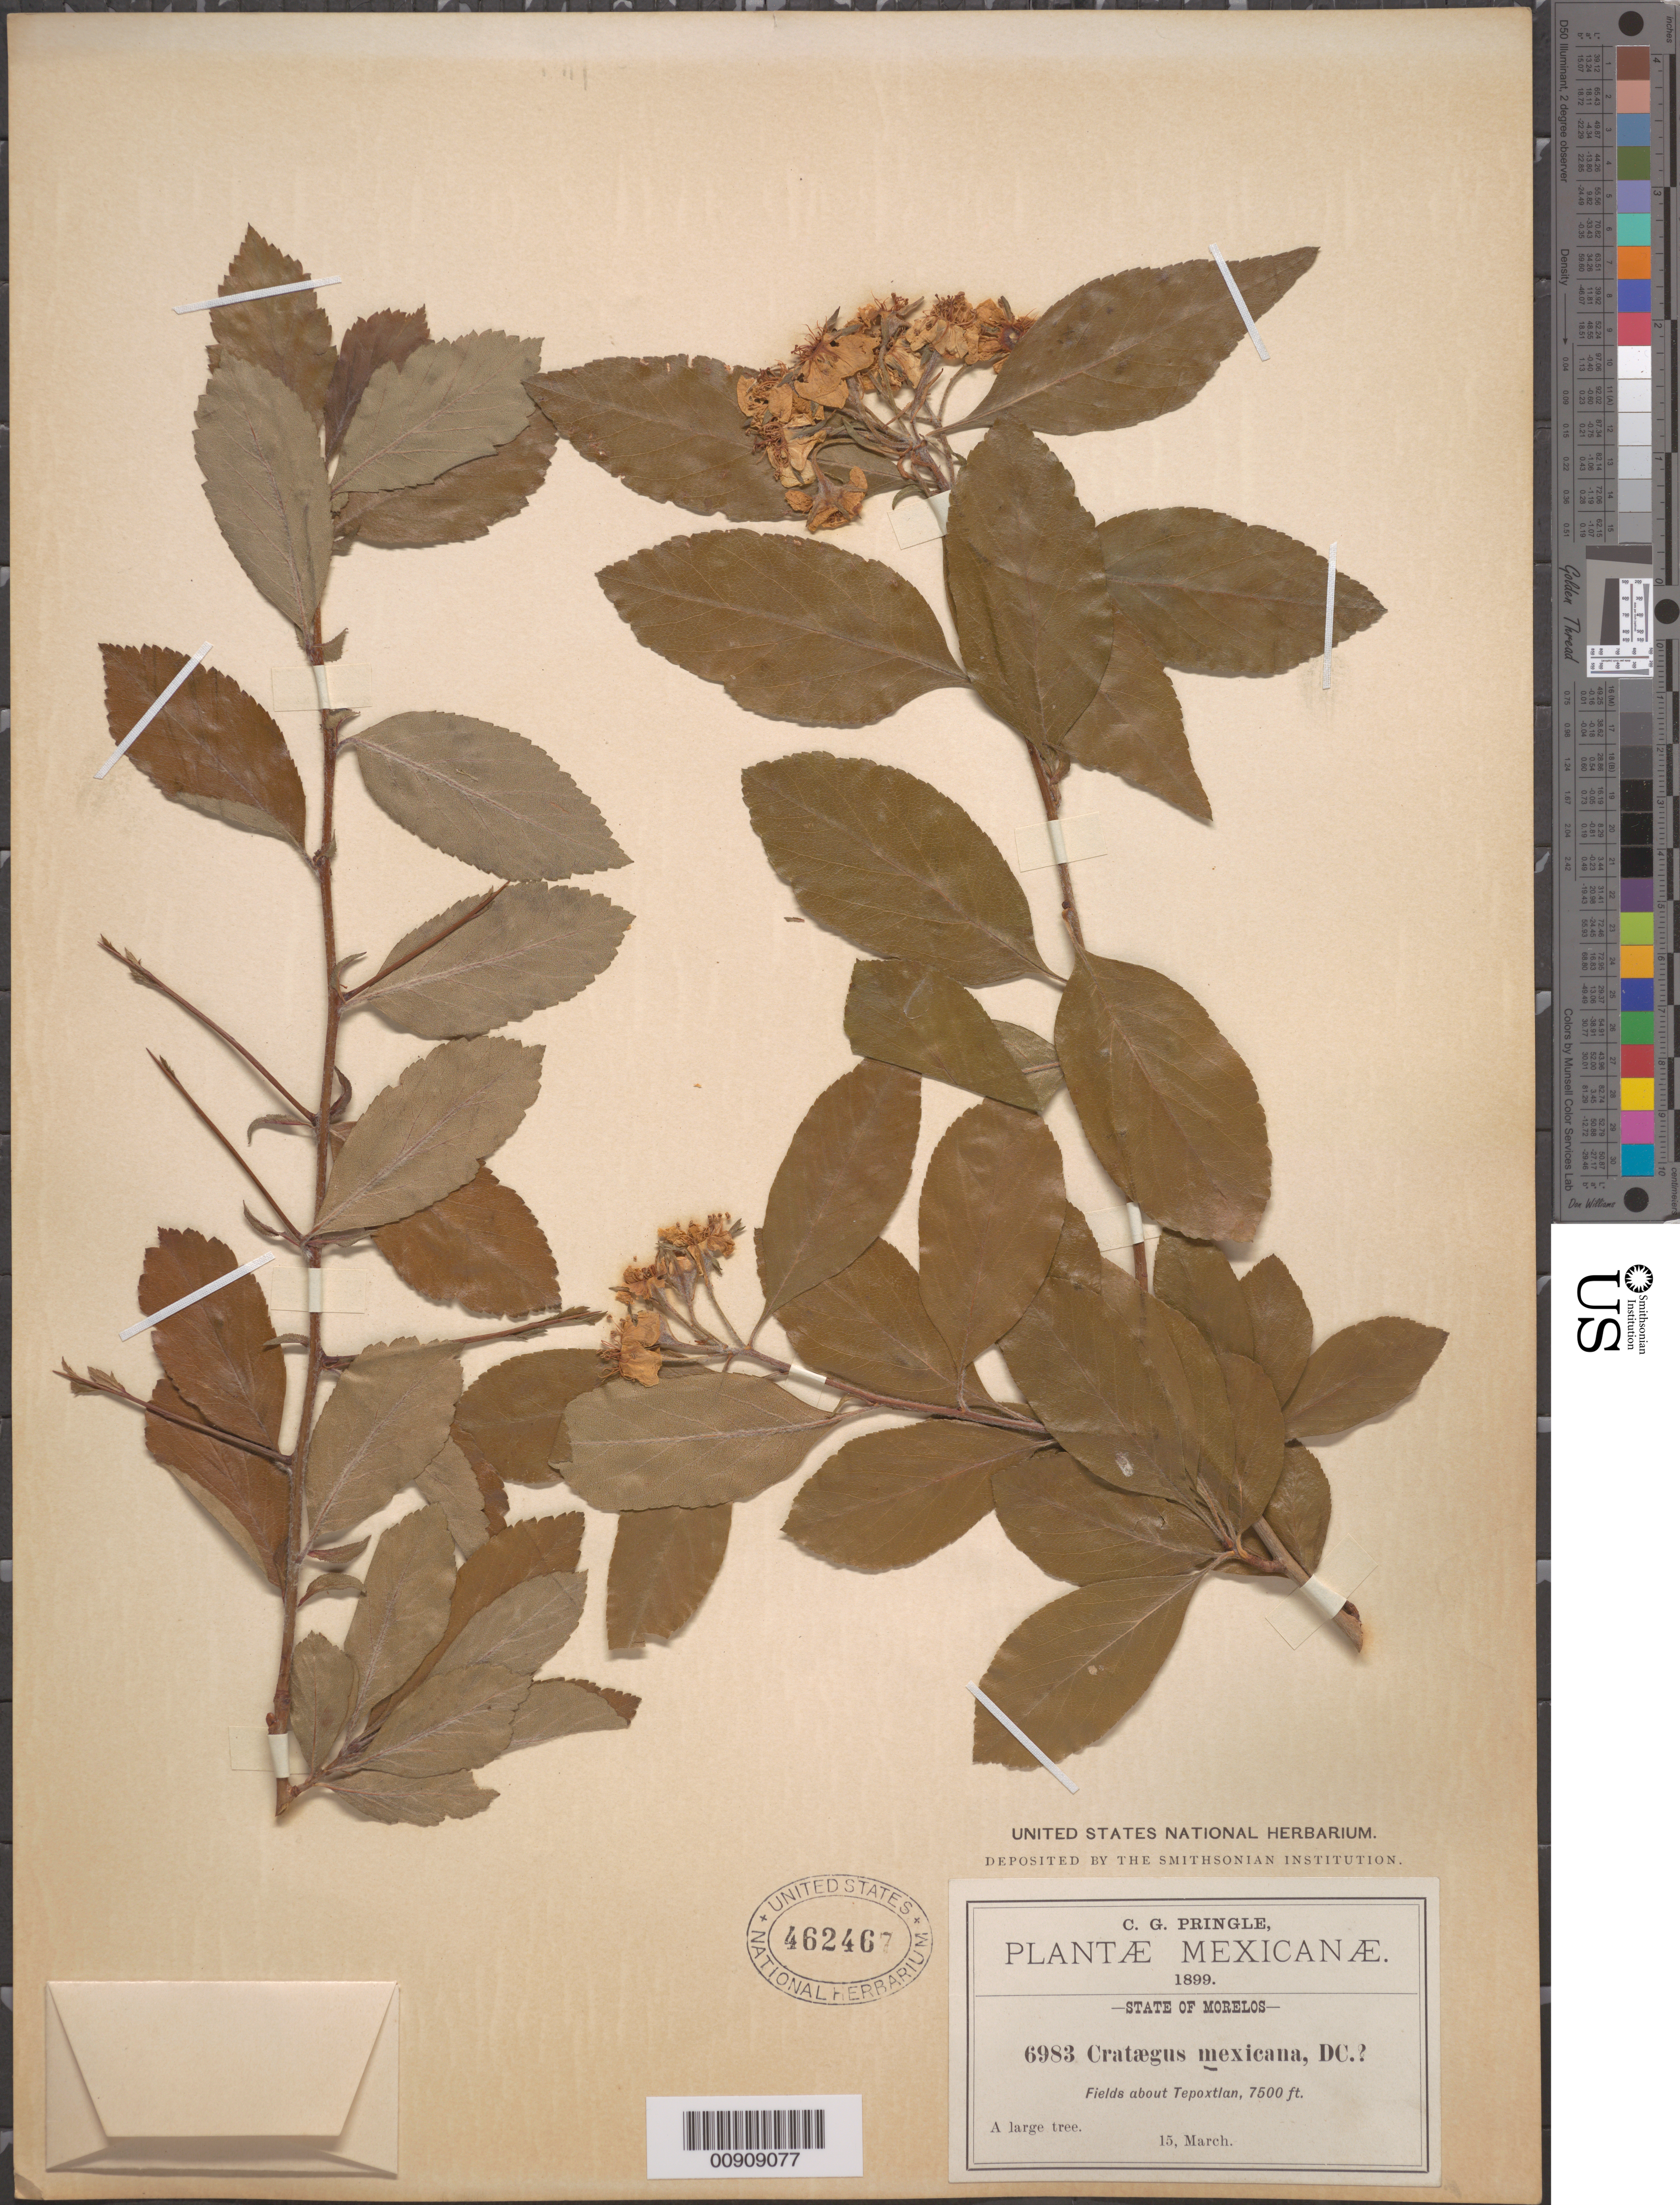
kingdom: Plantae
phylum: Tracheophyta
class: Magnoliopsida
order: Rosales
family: Rosaceae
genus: Crataegus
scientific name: Crataegus mexicana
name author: Moc. & Sessé ex DC.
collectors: C. G. Pringle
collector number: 6983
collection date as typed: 15 Mar 1899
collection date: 1899-03-15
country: Mexico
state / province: Morelos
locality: About Tepoxtlan [sic], State of Morelos.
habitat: Fields.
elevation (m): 2286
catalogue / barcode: US 462467